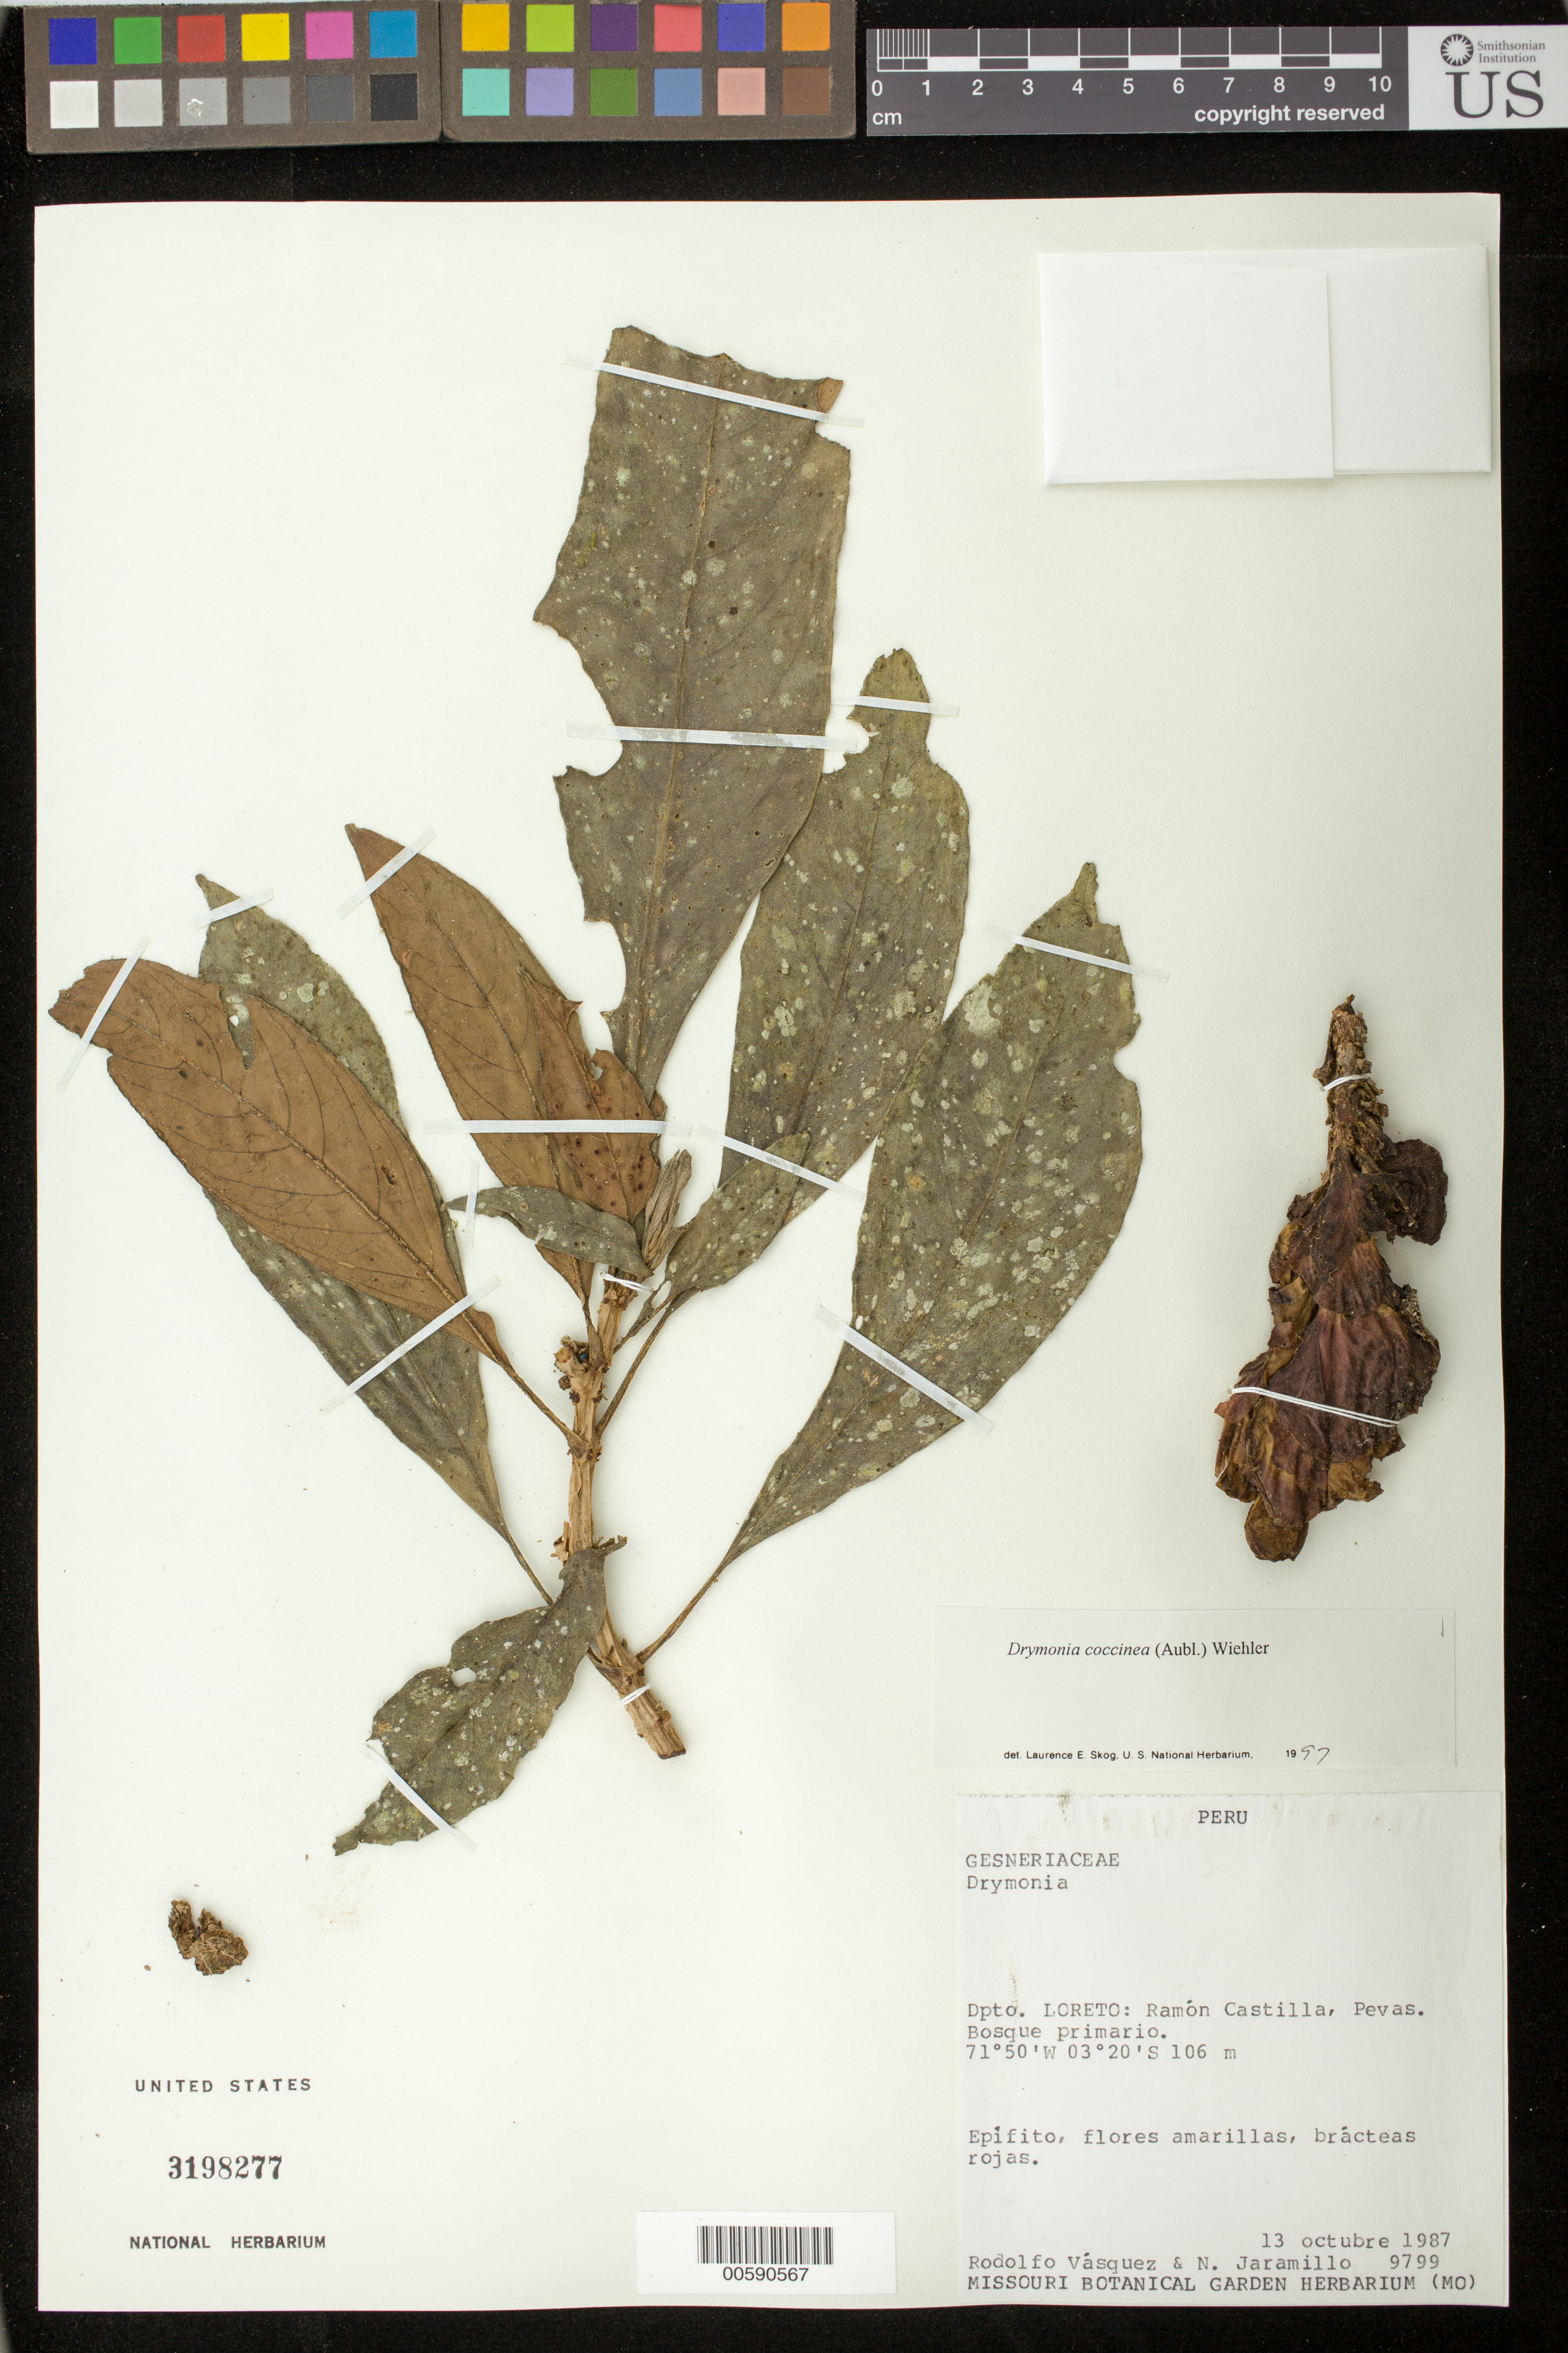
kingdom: Plantae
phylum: Tracheophyta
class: Magnoliopsida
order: Lamiales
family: Gesneriaceae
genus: Drymonia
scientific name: Drymonia coccinea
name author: (Aubl.) Wiehler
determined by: Skog, Laurence E.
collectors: R. Vásquez & N. Jaramillo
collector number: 9799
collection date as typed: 13 Oct 1987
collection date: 1987-10-13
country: Peru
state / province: Loreto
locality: Ramón Castilla, Pevas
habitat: Bosque primario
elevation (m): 106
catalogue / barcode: US 3198277